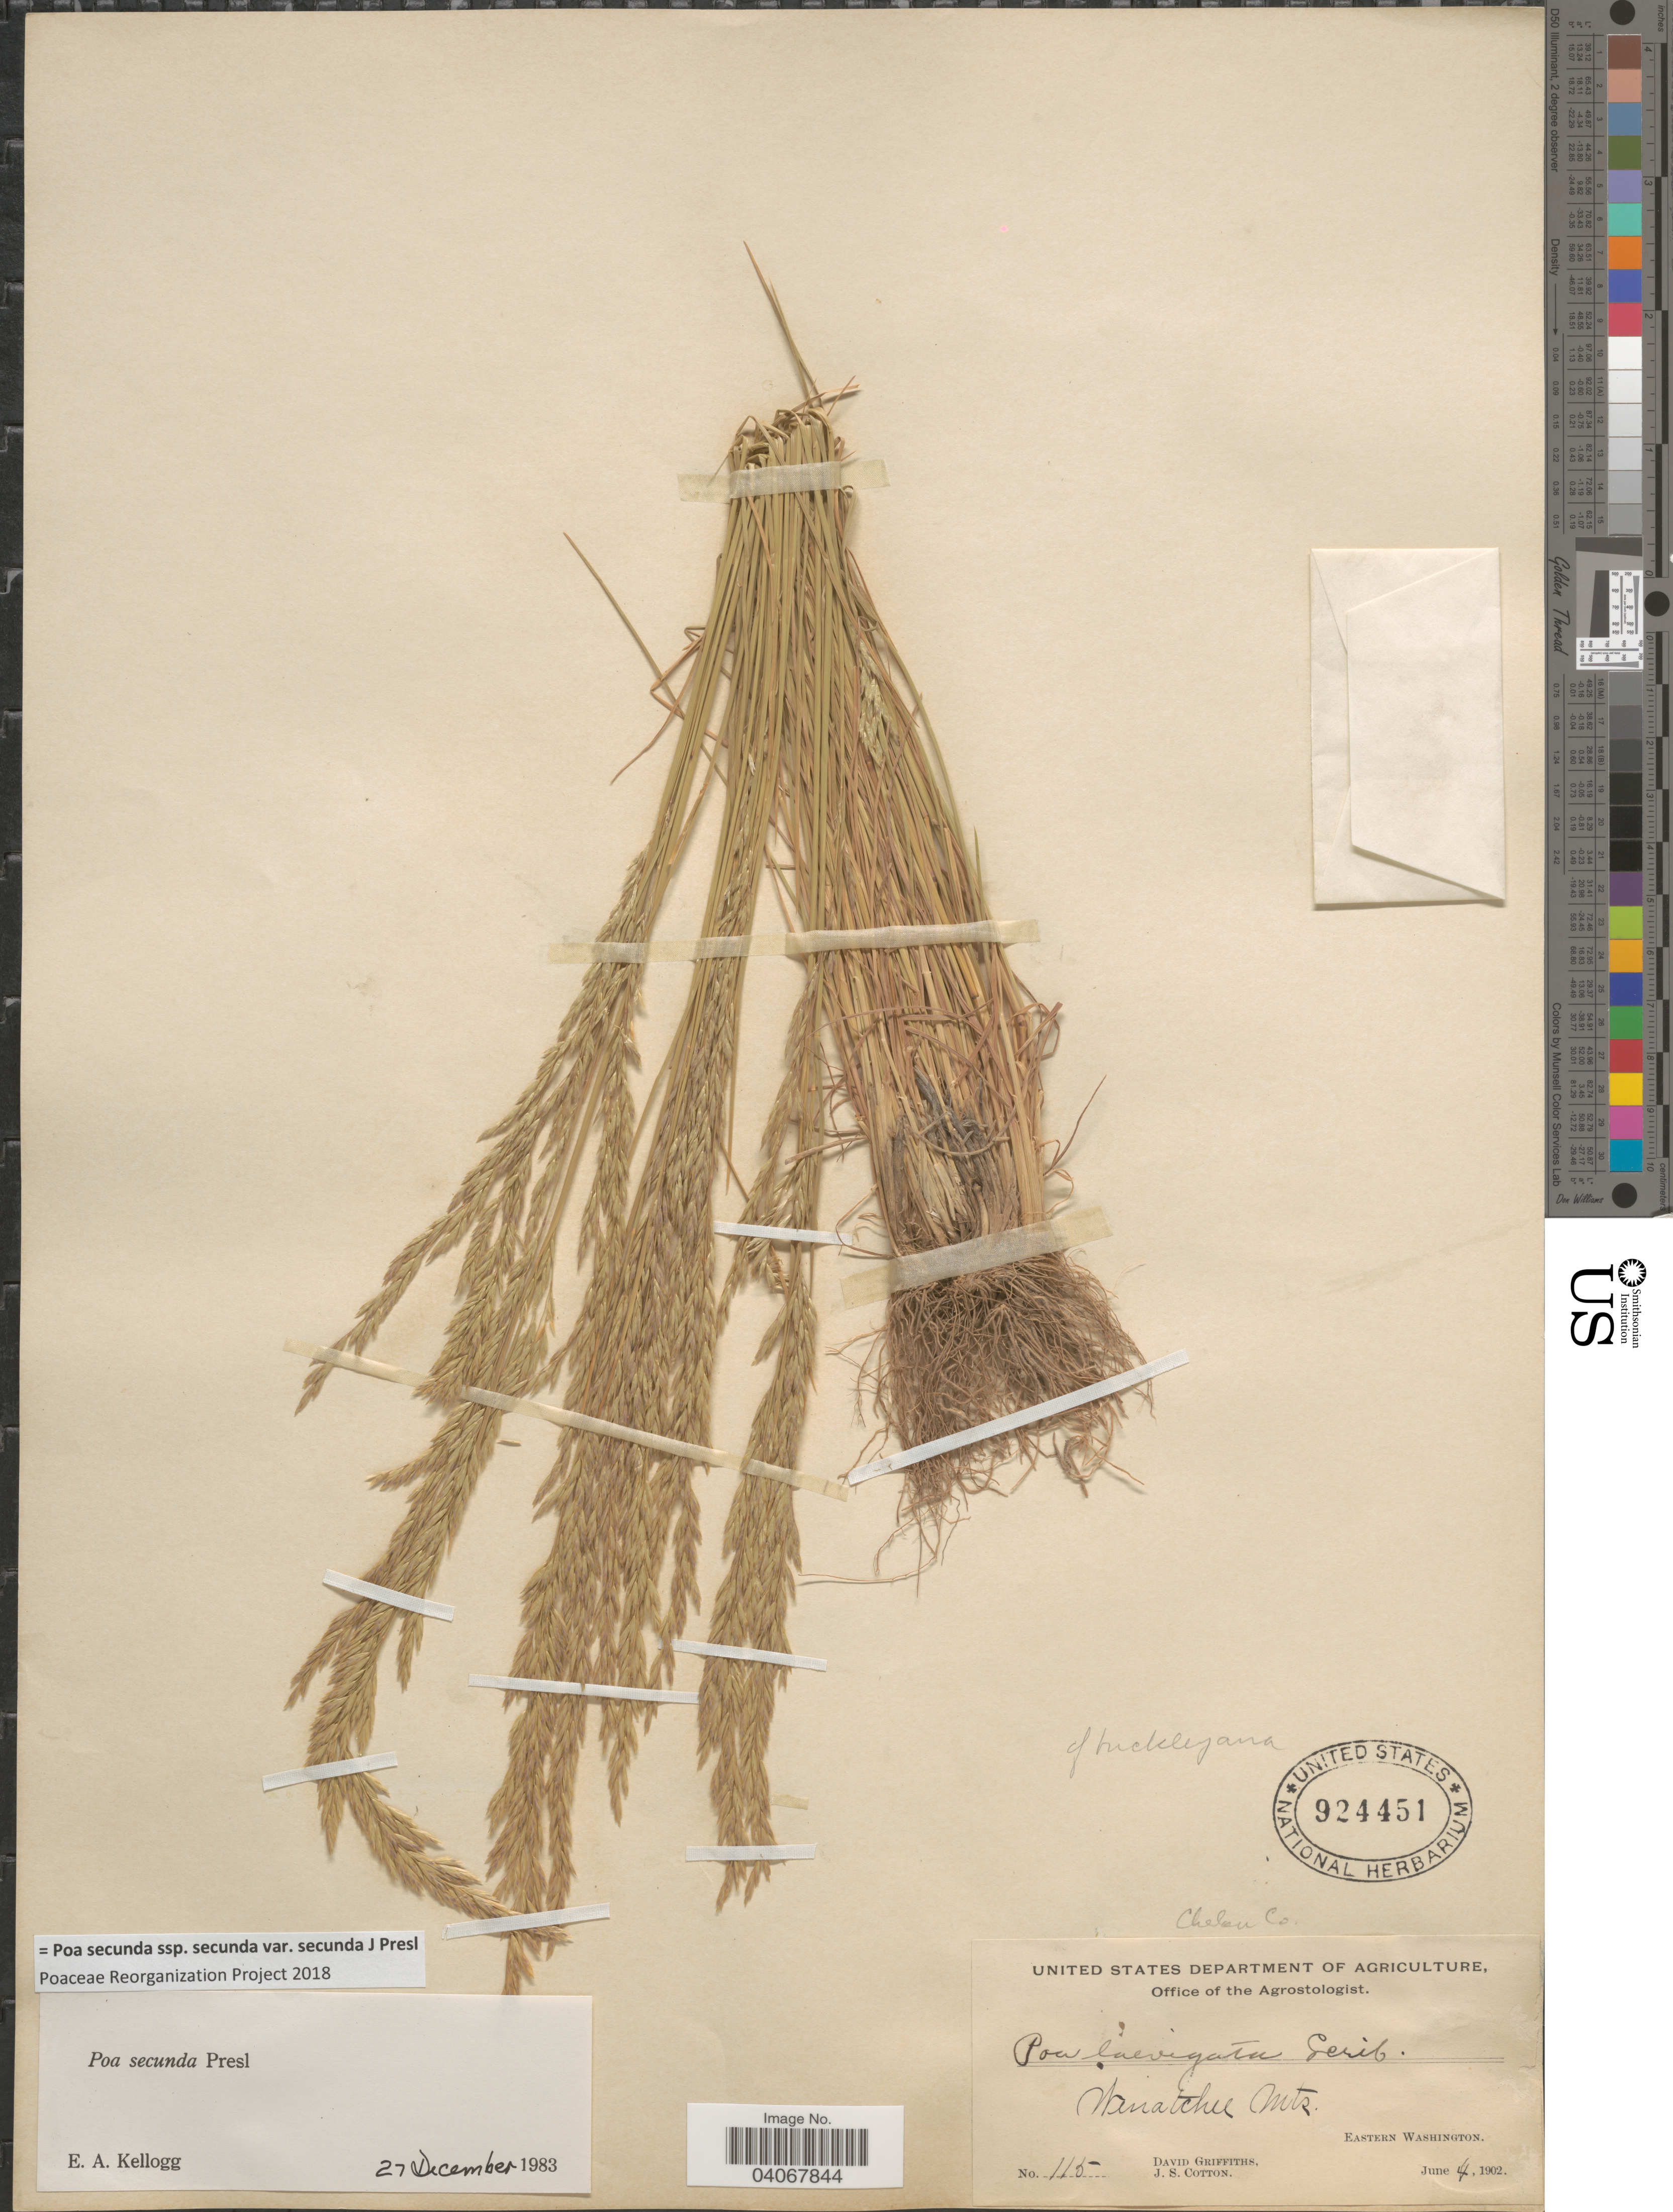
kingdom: Plantae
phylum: Tracheophyta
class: Liliopsida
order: Poales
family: Poaceae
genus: Poa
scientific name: Poa secunda subsp. secunda var. secunda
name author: J. Presl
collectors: D. Griffiths & J. S. Cotton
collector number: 115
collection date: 1902-06-04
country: United States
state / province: Washington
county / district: Chelan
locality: Chelan Co. Wenatchee Mts. Eastern Washington.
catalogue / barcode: US 924451